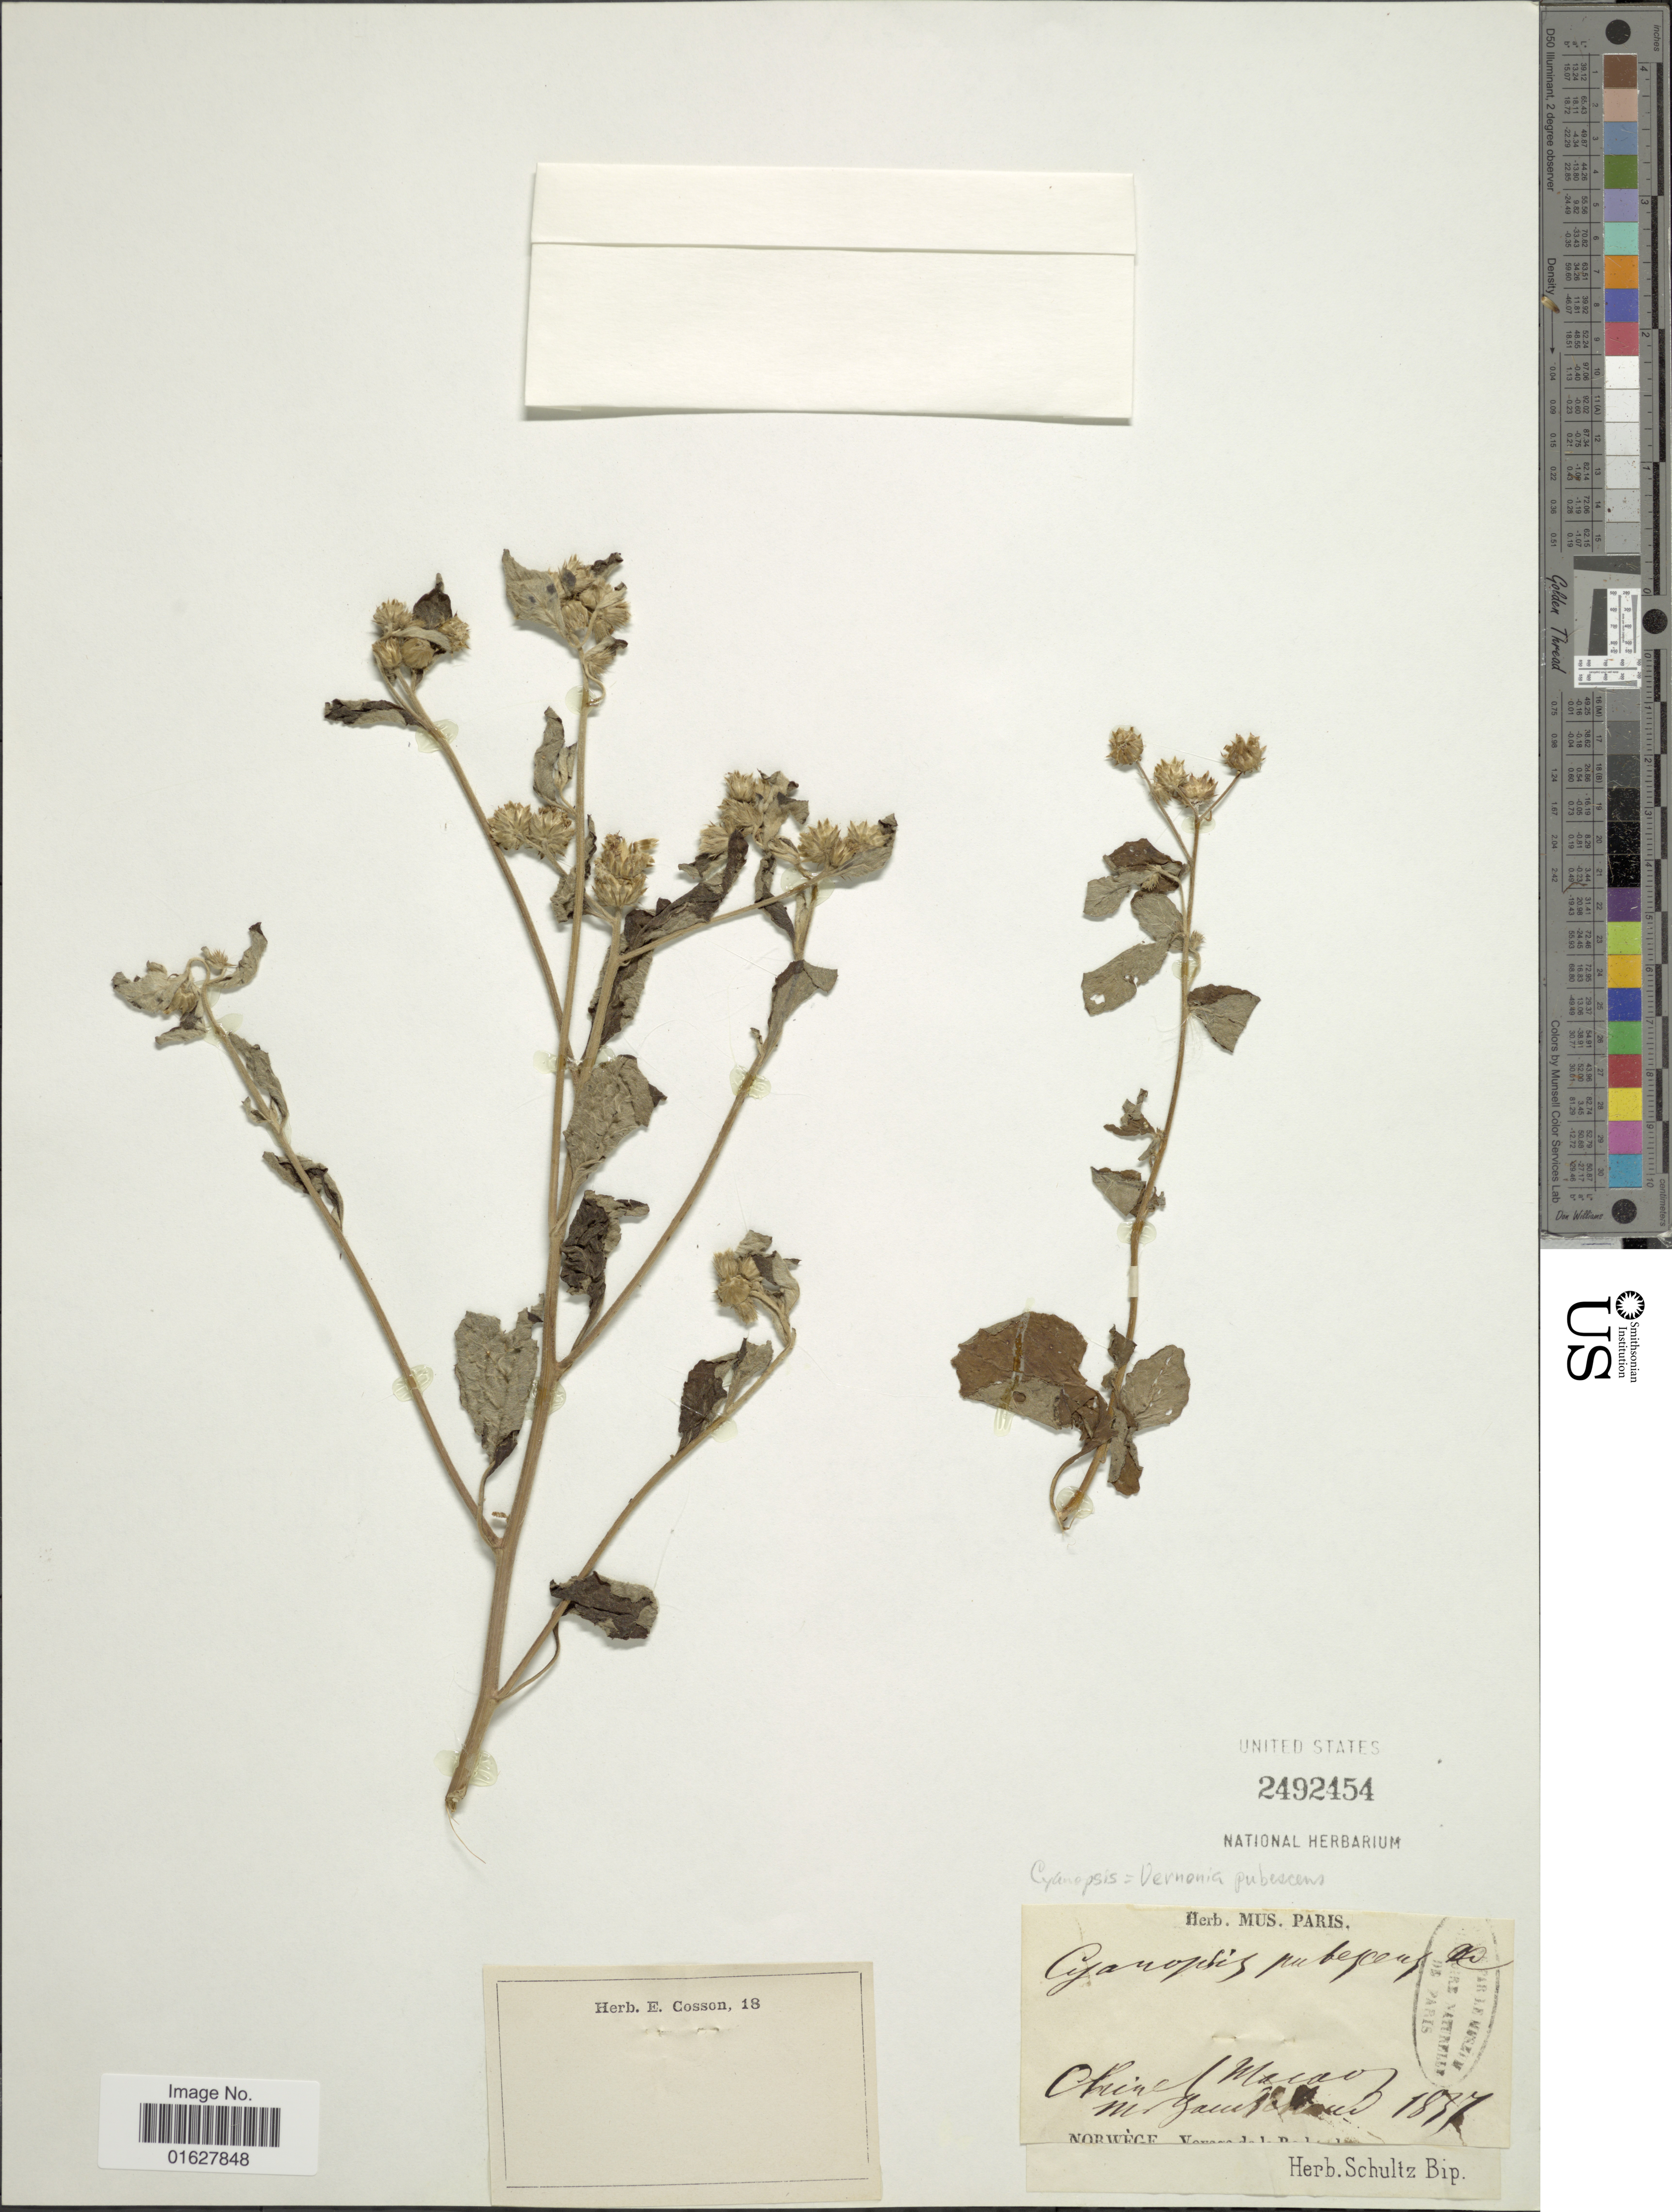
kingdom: Plantae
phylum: Tracheophyta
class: Magnoliopsida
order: Asterales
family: Asteraceae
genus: Vernonia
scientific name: Vernonia pubescens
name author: Auct.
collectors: ex herb. F. Schultz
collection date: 1837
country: China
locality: Chine (Macao). Mt. Gavuilard [interpreted]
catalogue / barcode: US 2492454